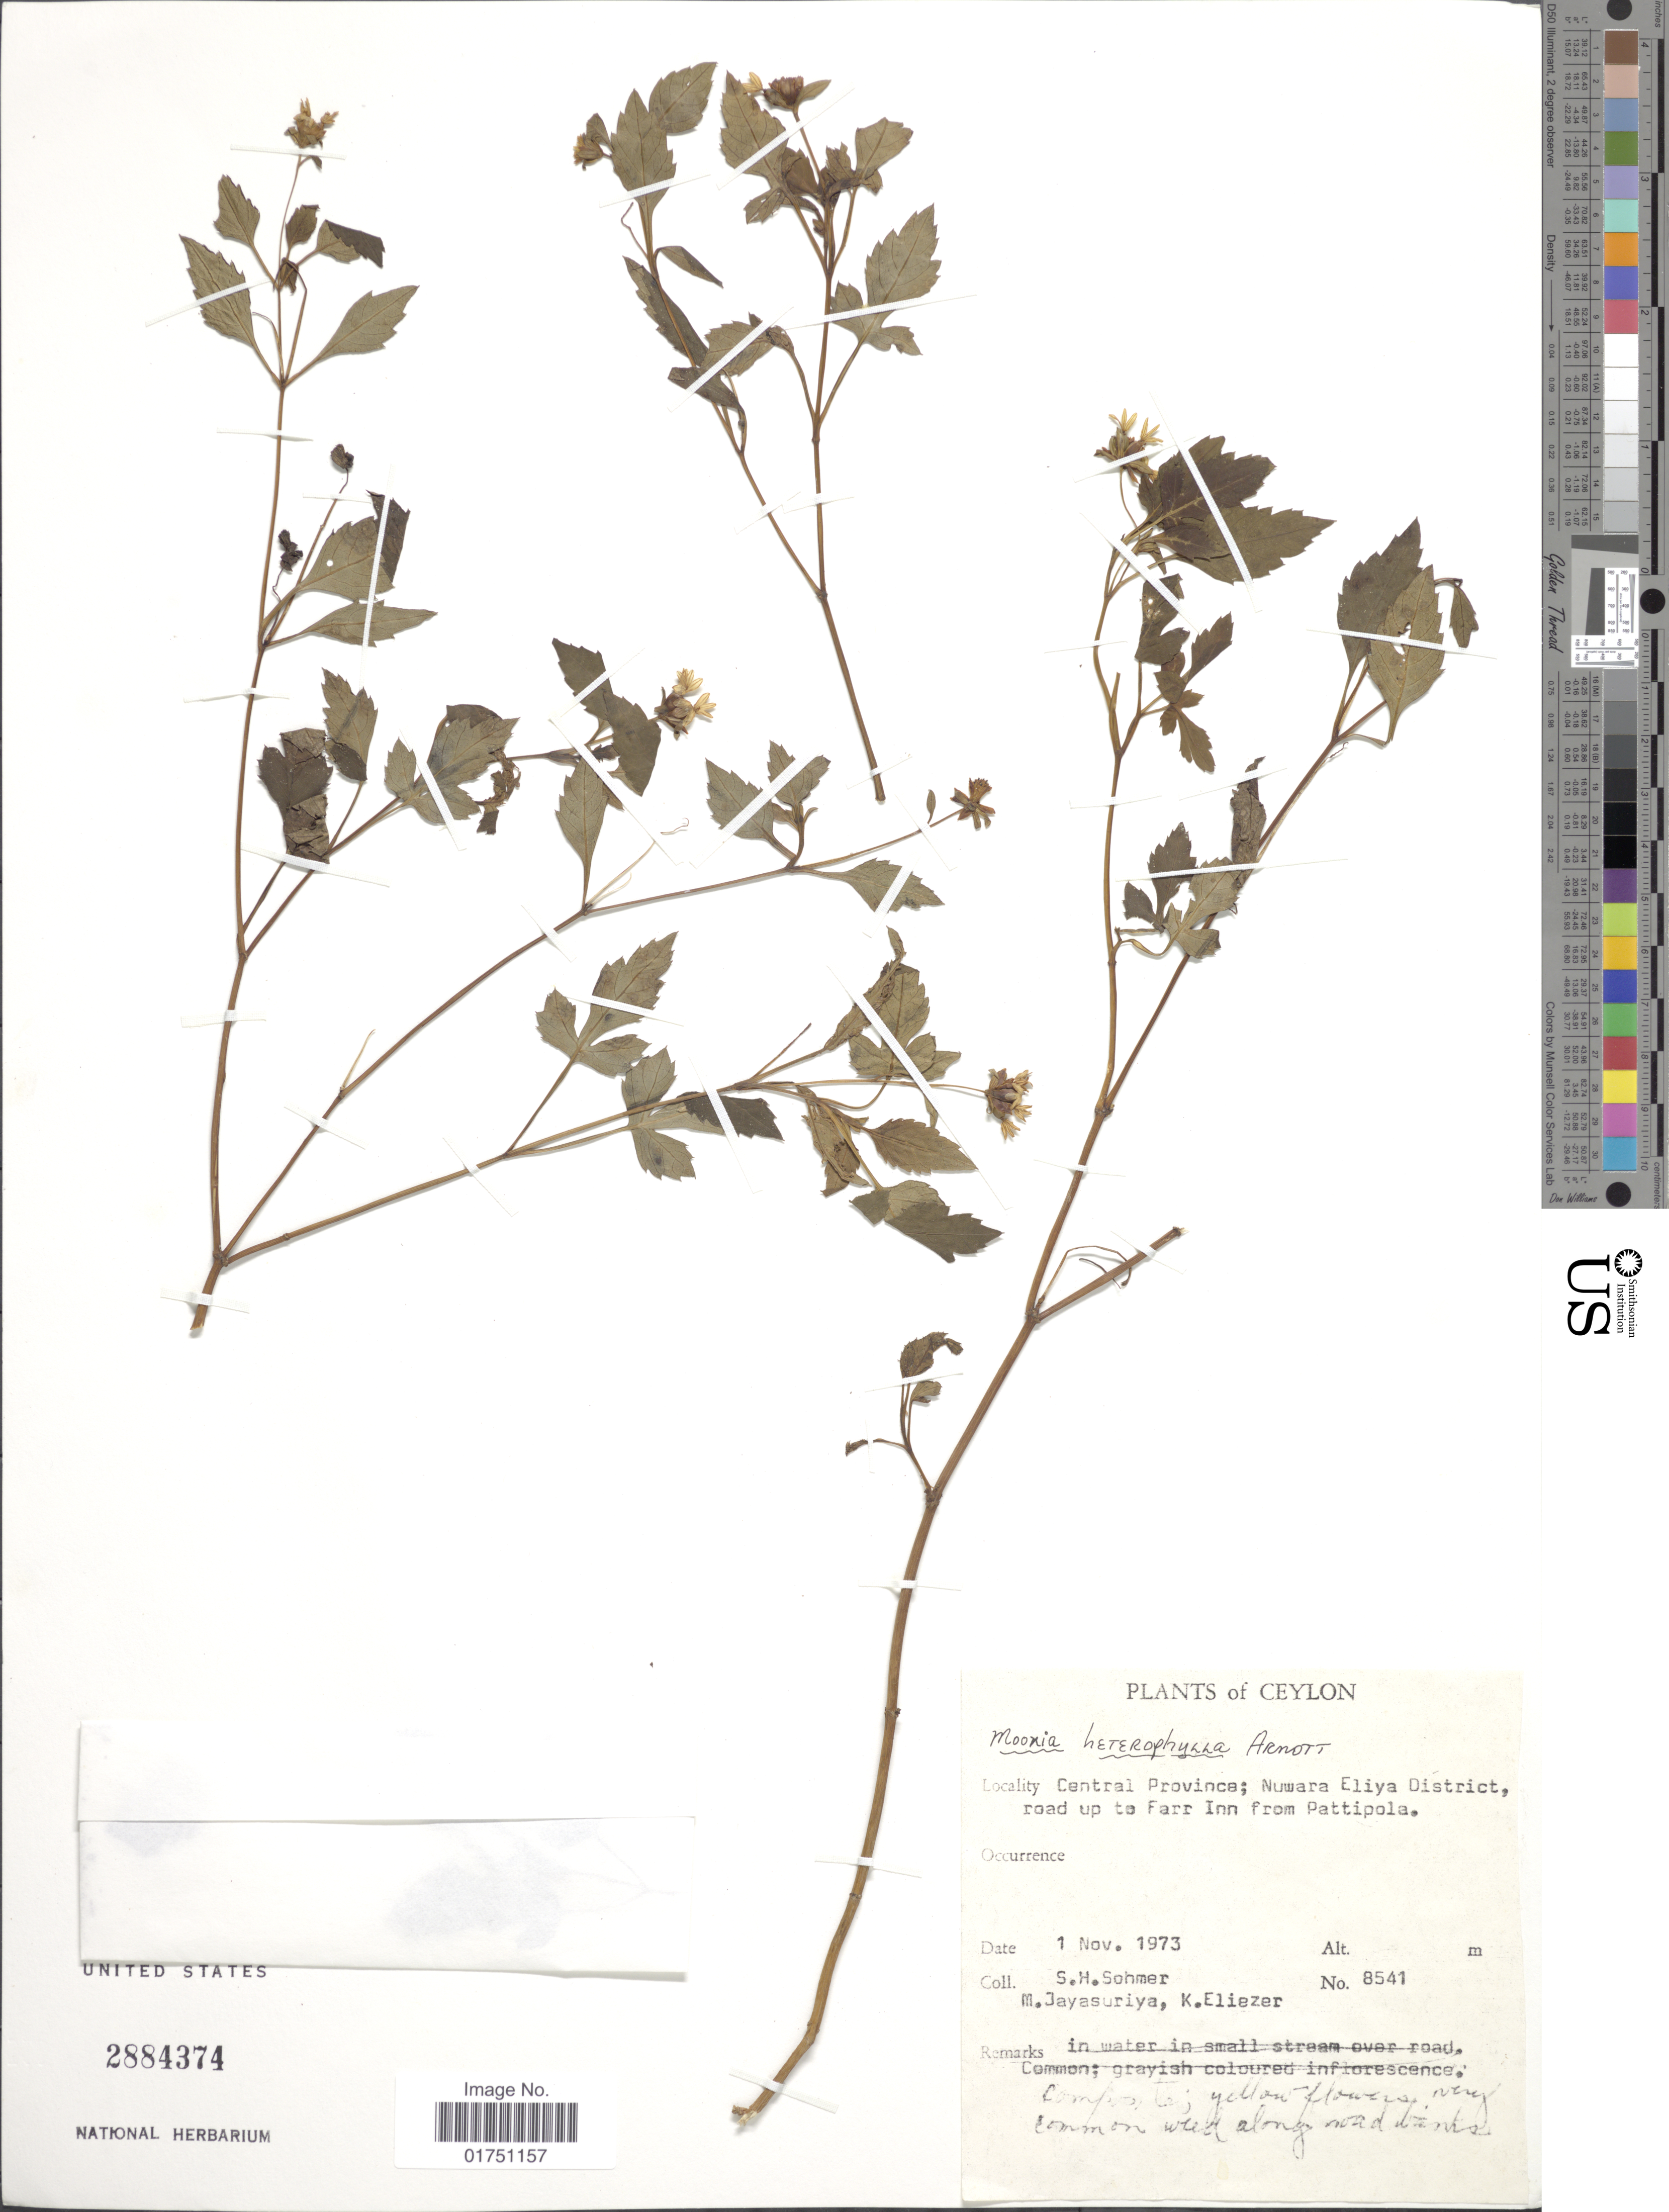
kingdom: Plantae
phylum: Tracheophyta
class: Magnoliopsida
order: Asterales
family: Asteraceae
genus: Moonia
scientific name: Moonia heterophylla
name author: Arn.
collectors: S. H. Sohmer, M. Jayasuriya & K. Eliezer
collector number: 8541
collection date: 1973-11-01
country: Sri Lanka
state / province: Central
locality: Ceylon. Central Province; Nuwara Eliya District, road up to Farr Inn from Pattipola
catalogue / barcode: US 2884374